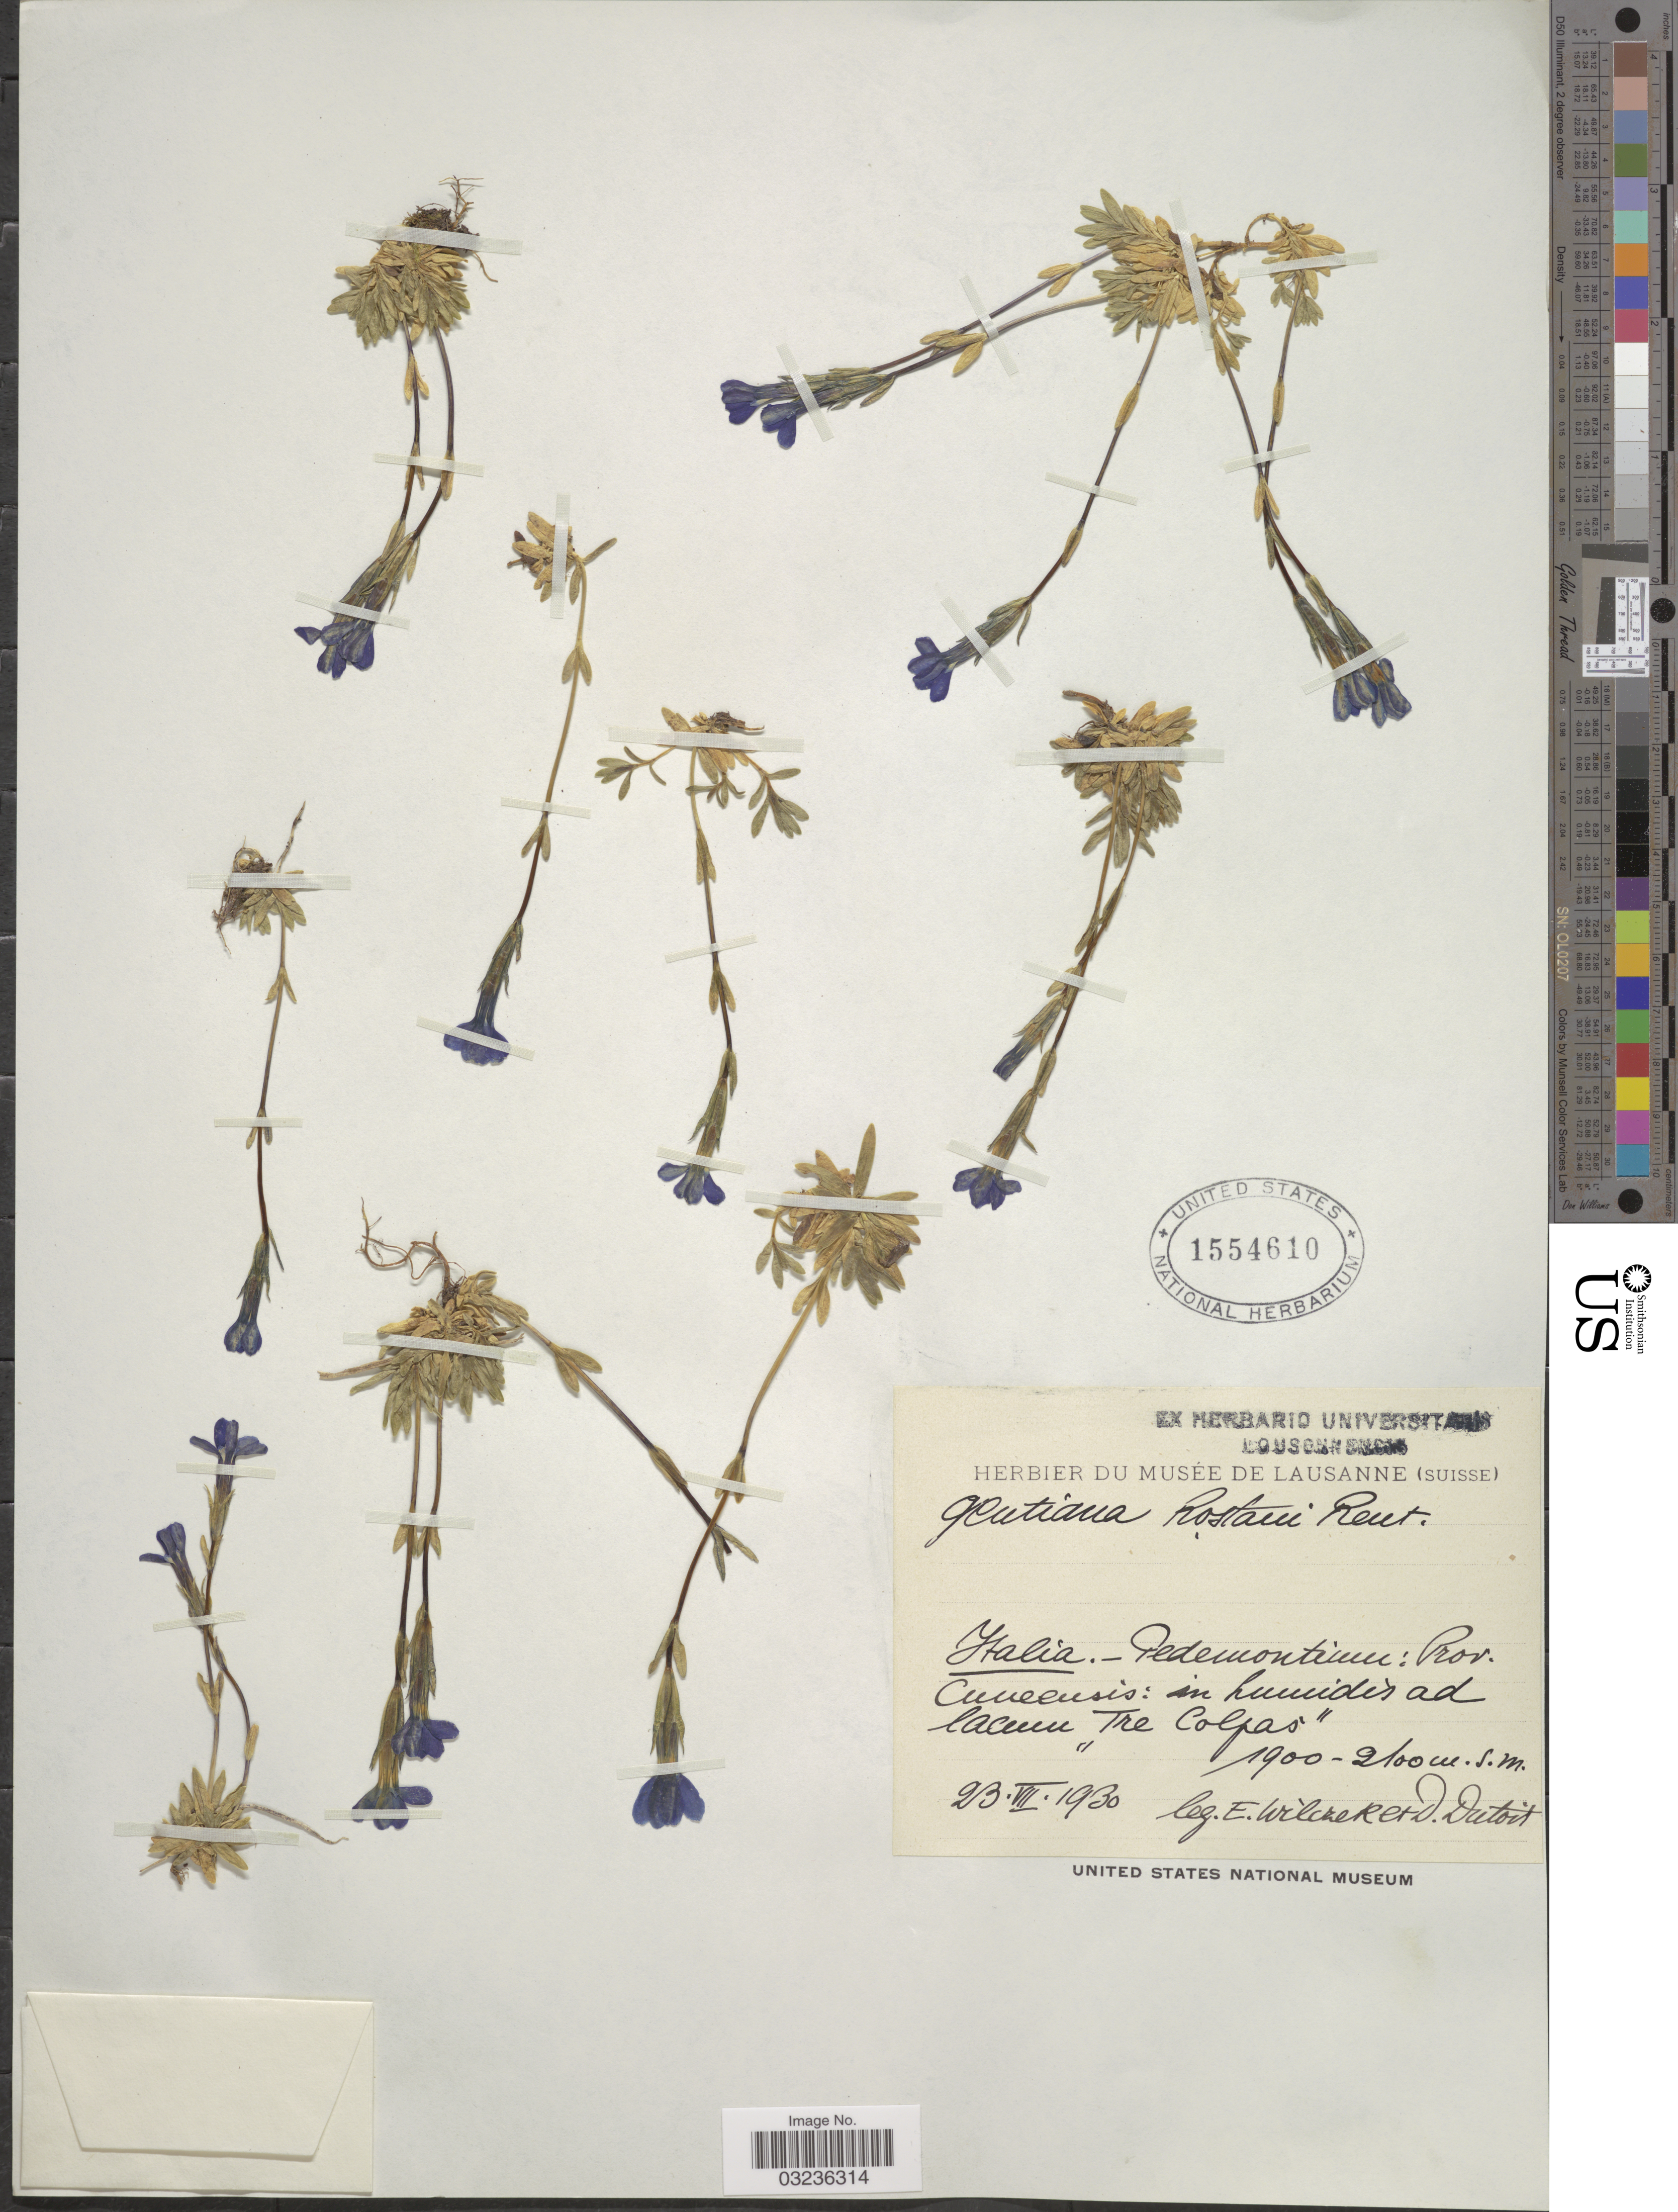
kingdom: Plantae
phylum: Tracheophyta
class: Magnoliopsida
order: Gentianales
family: Gentianaceae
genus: Gentiana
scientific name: Gentiana rostanii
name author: Reut. ex Verl.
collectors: E. Wilczek & D. Dutoit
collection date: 1930-07-23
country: Italy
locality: Pedemontium: Prov. Cauceusis: in humidis ad lacum "Tre Colpas".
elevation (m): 1900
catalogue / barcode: US 1554610